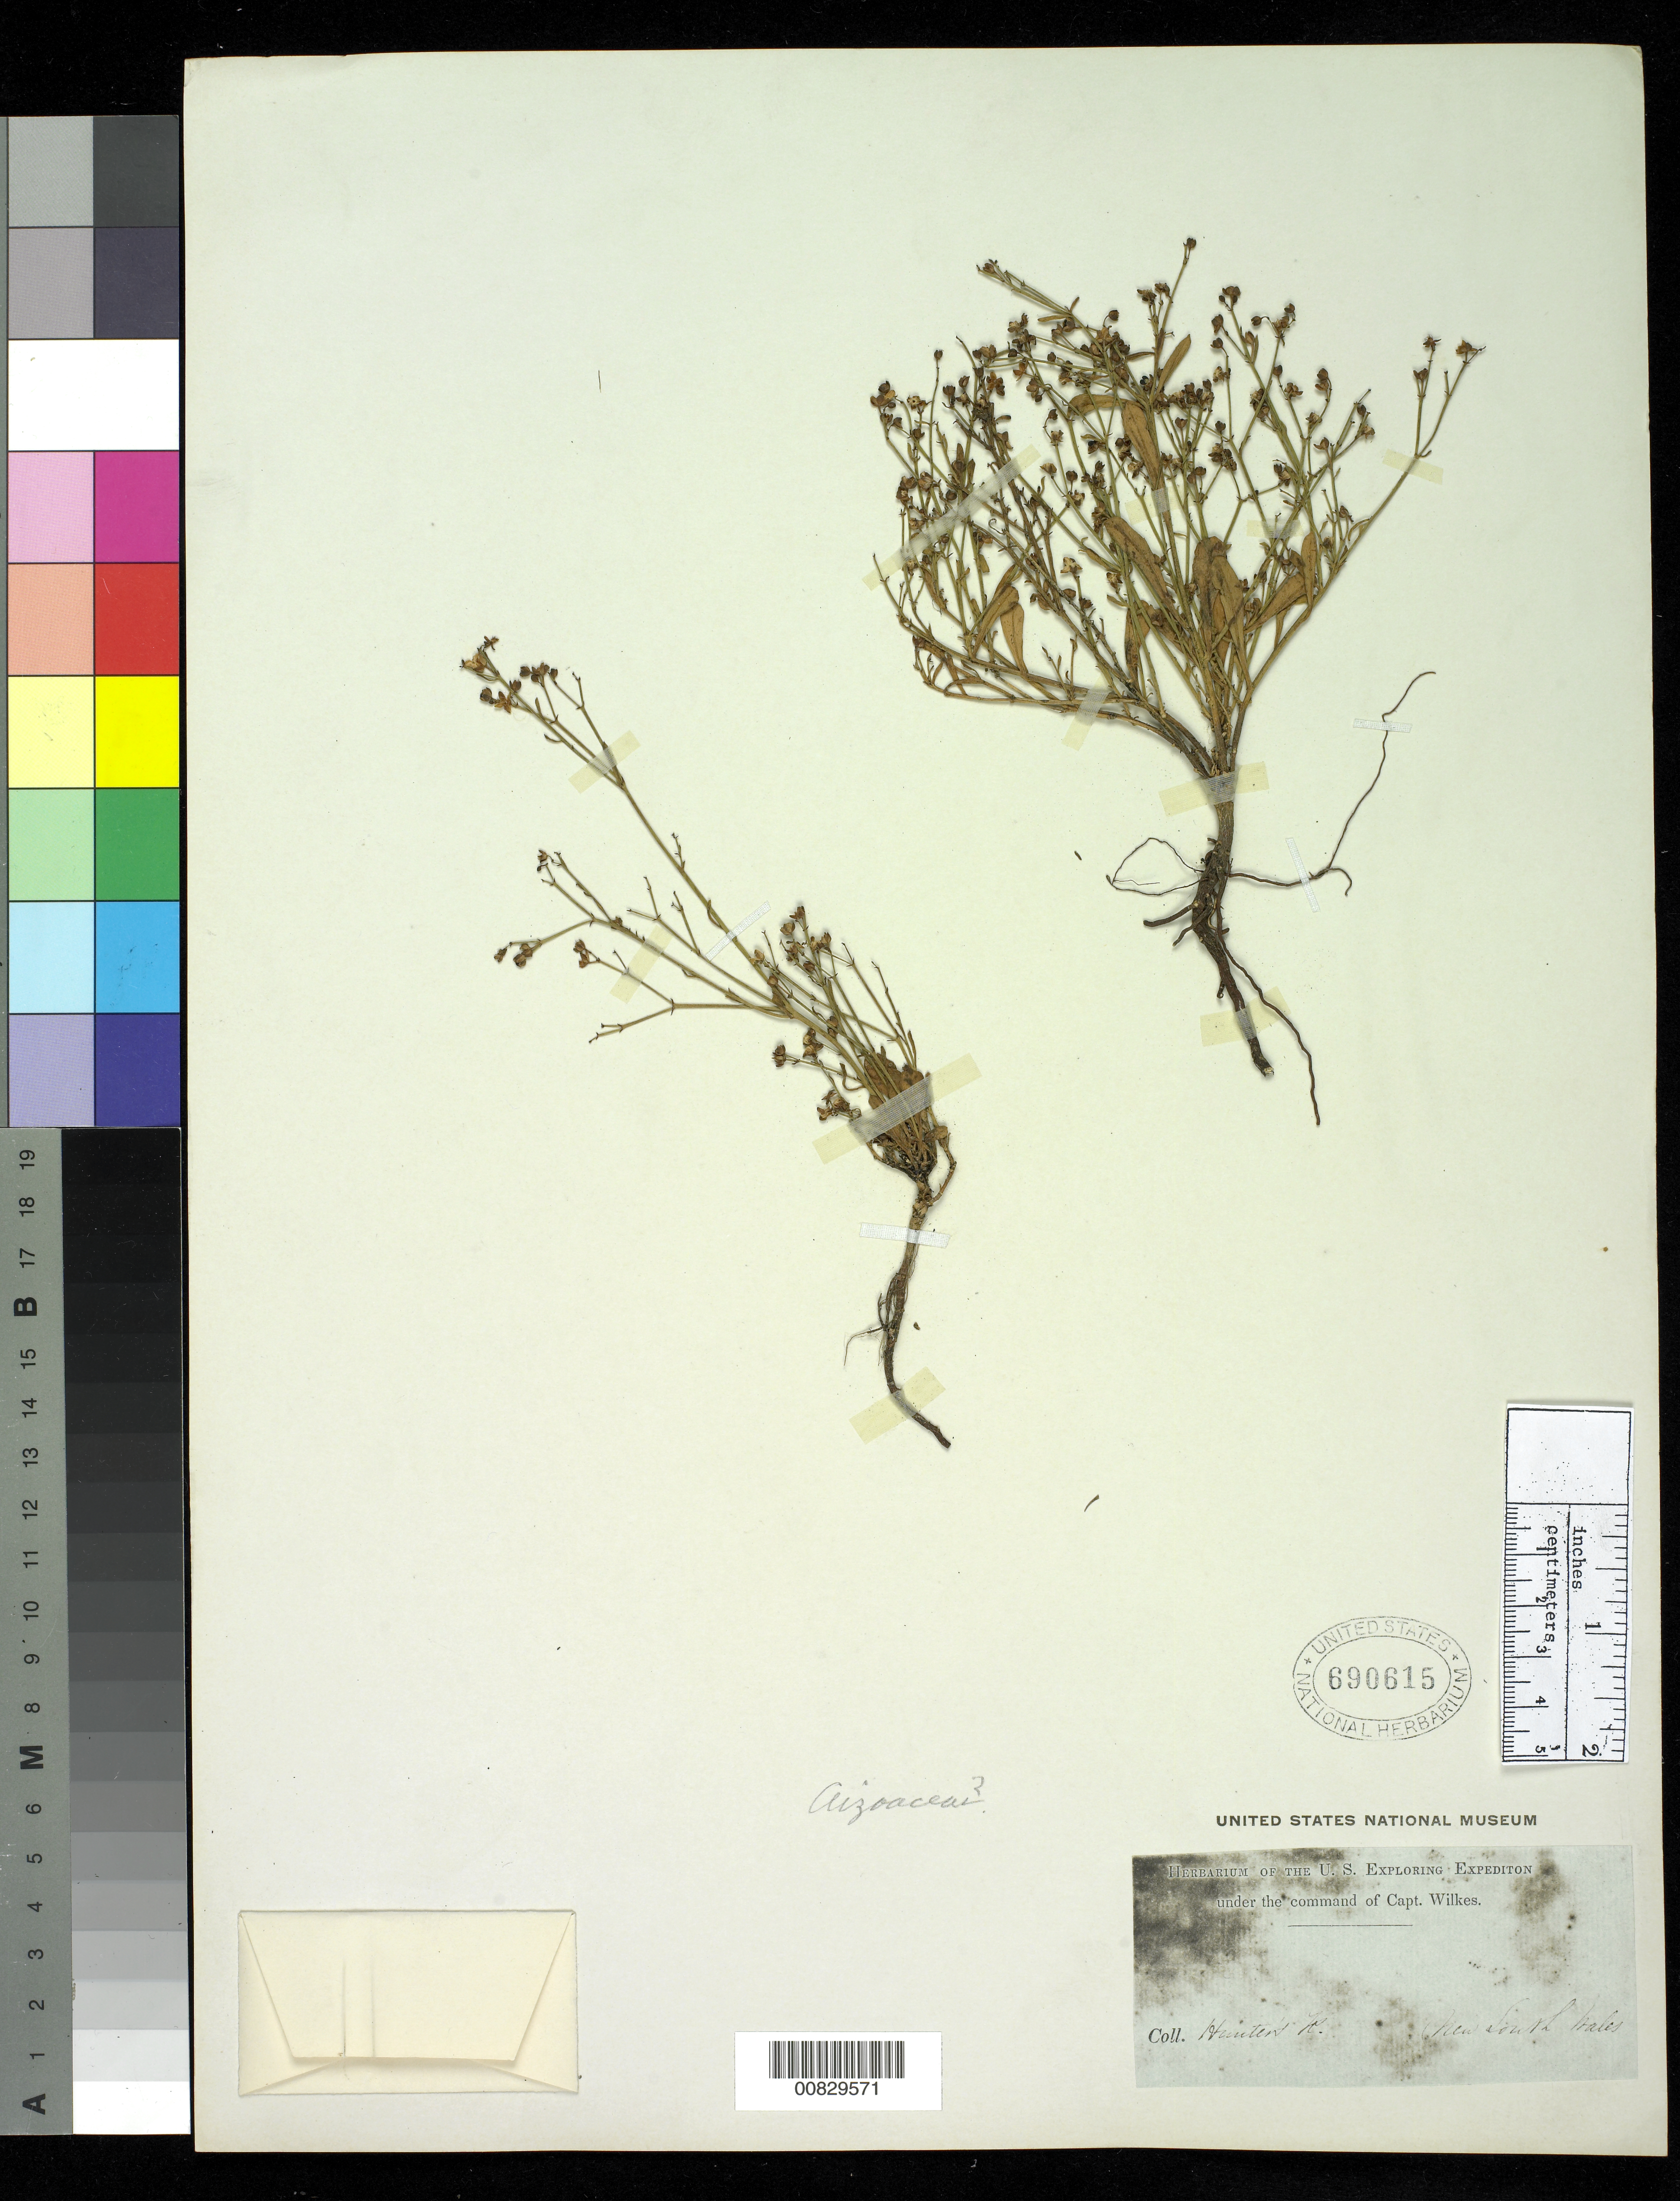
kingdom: Plantae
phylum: Tracheophyta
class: Magnoliopsida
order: Caryophyllales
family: Aizoaceae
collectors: Wilkes Explor. Exped.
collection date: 1838/1842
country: Australia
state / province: New South Wales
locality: Hunter's River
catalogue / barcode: US 690615